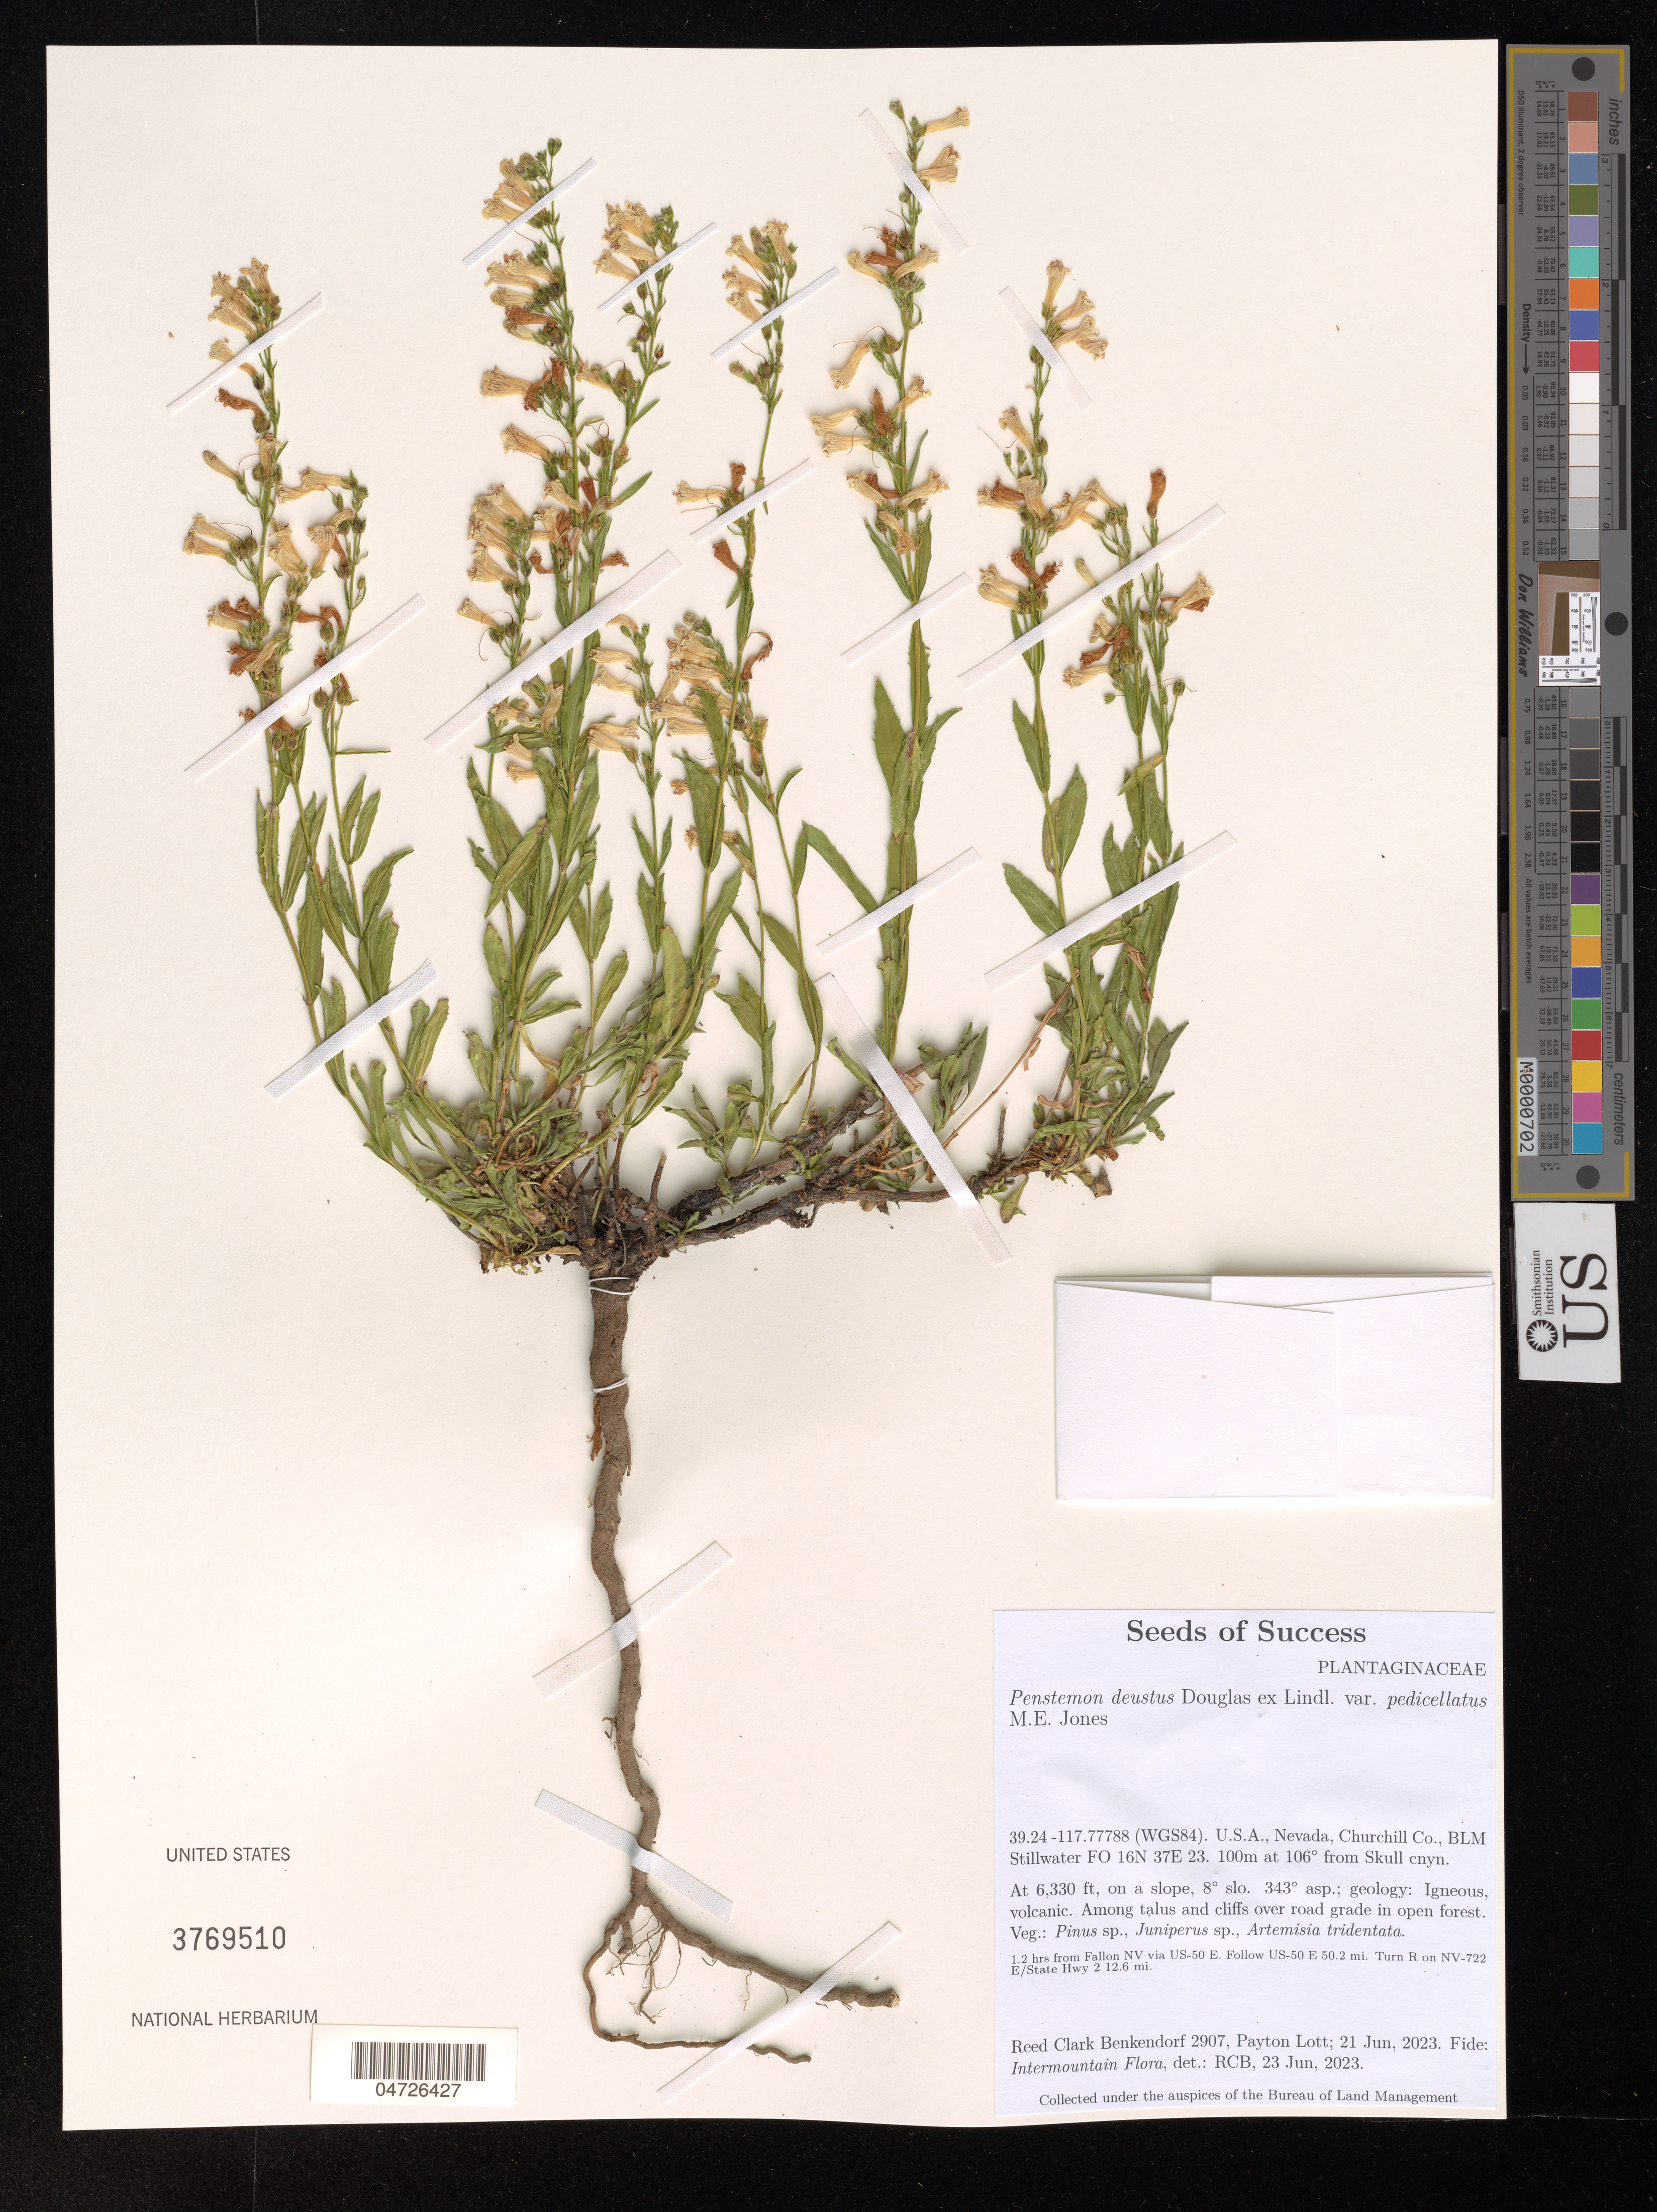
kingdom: Plantae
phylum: Tracheophyta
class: Magnoliopsida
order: Lamiales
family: Plantaginaceae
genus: Penstemon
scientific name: Penstemon deustus var. pedicellatus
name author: M.E. Jones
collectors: R. Benkendorf & P. Lott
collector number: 2907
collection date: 2023-06-21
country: United States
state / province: Nevada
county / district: Churchill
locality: (WGS84). Churchill Co., BLM Stillwater FO 16N 37E 23. 100m at 106º from Skull cnyn. 1.2 hrs from Fallon NV via US-50 E. Follow US-50 E 50.2 mi. Turn R on NV-722 E/State Hwy 2 12.6 mi.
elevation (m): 1929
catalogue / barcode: US 3769510